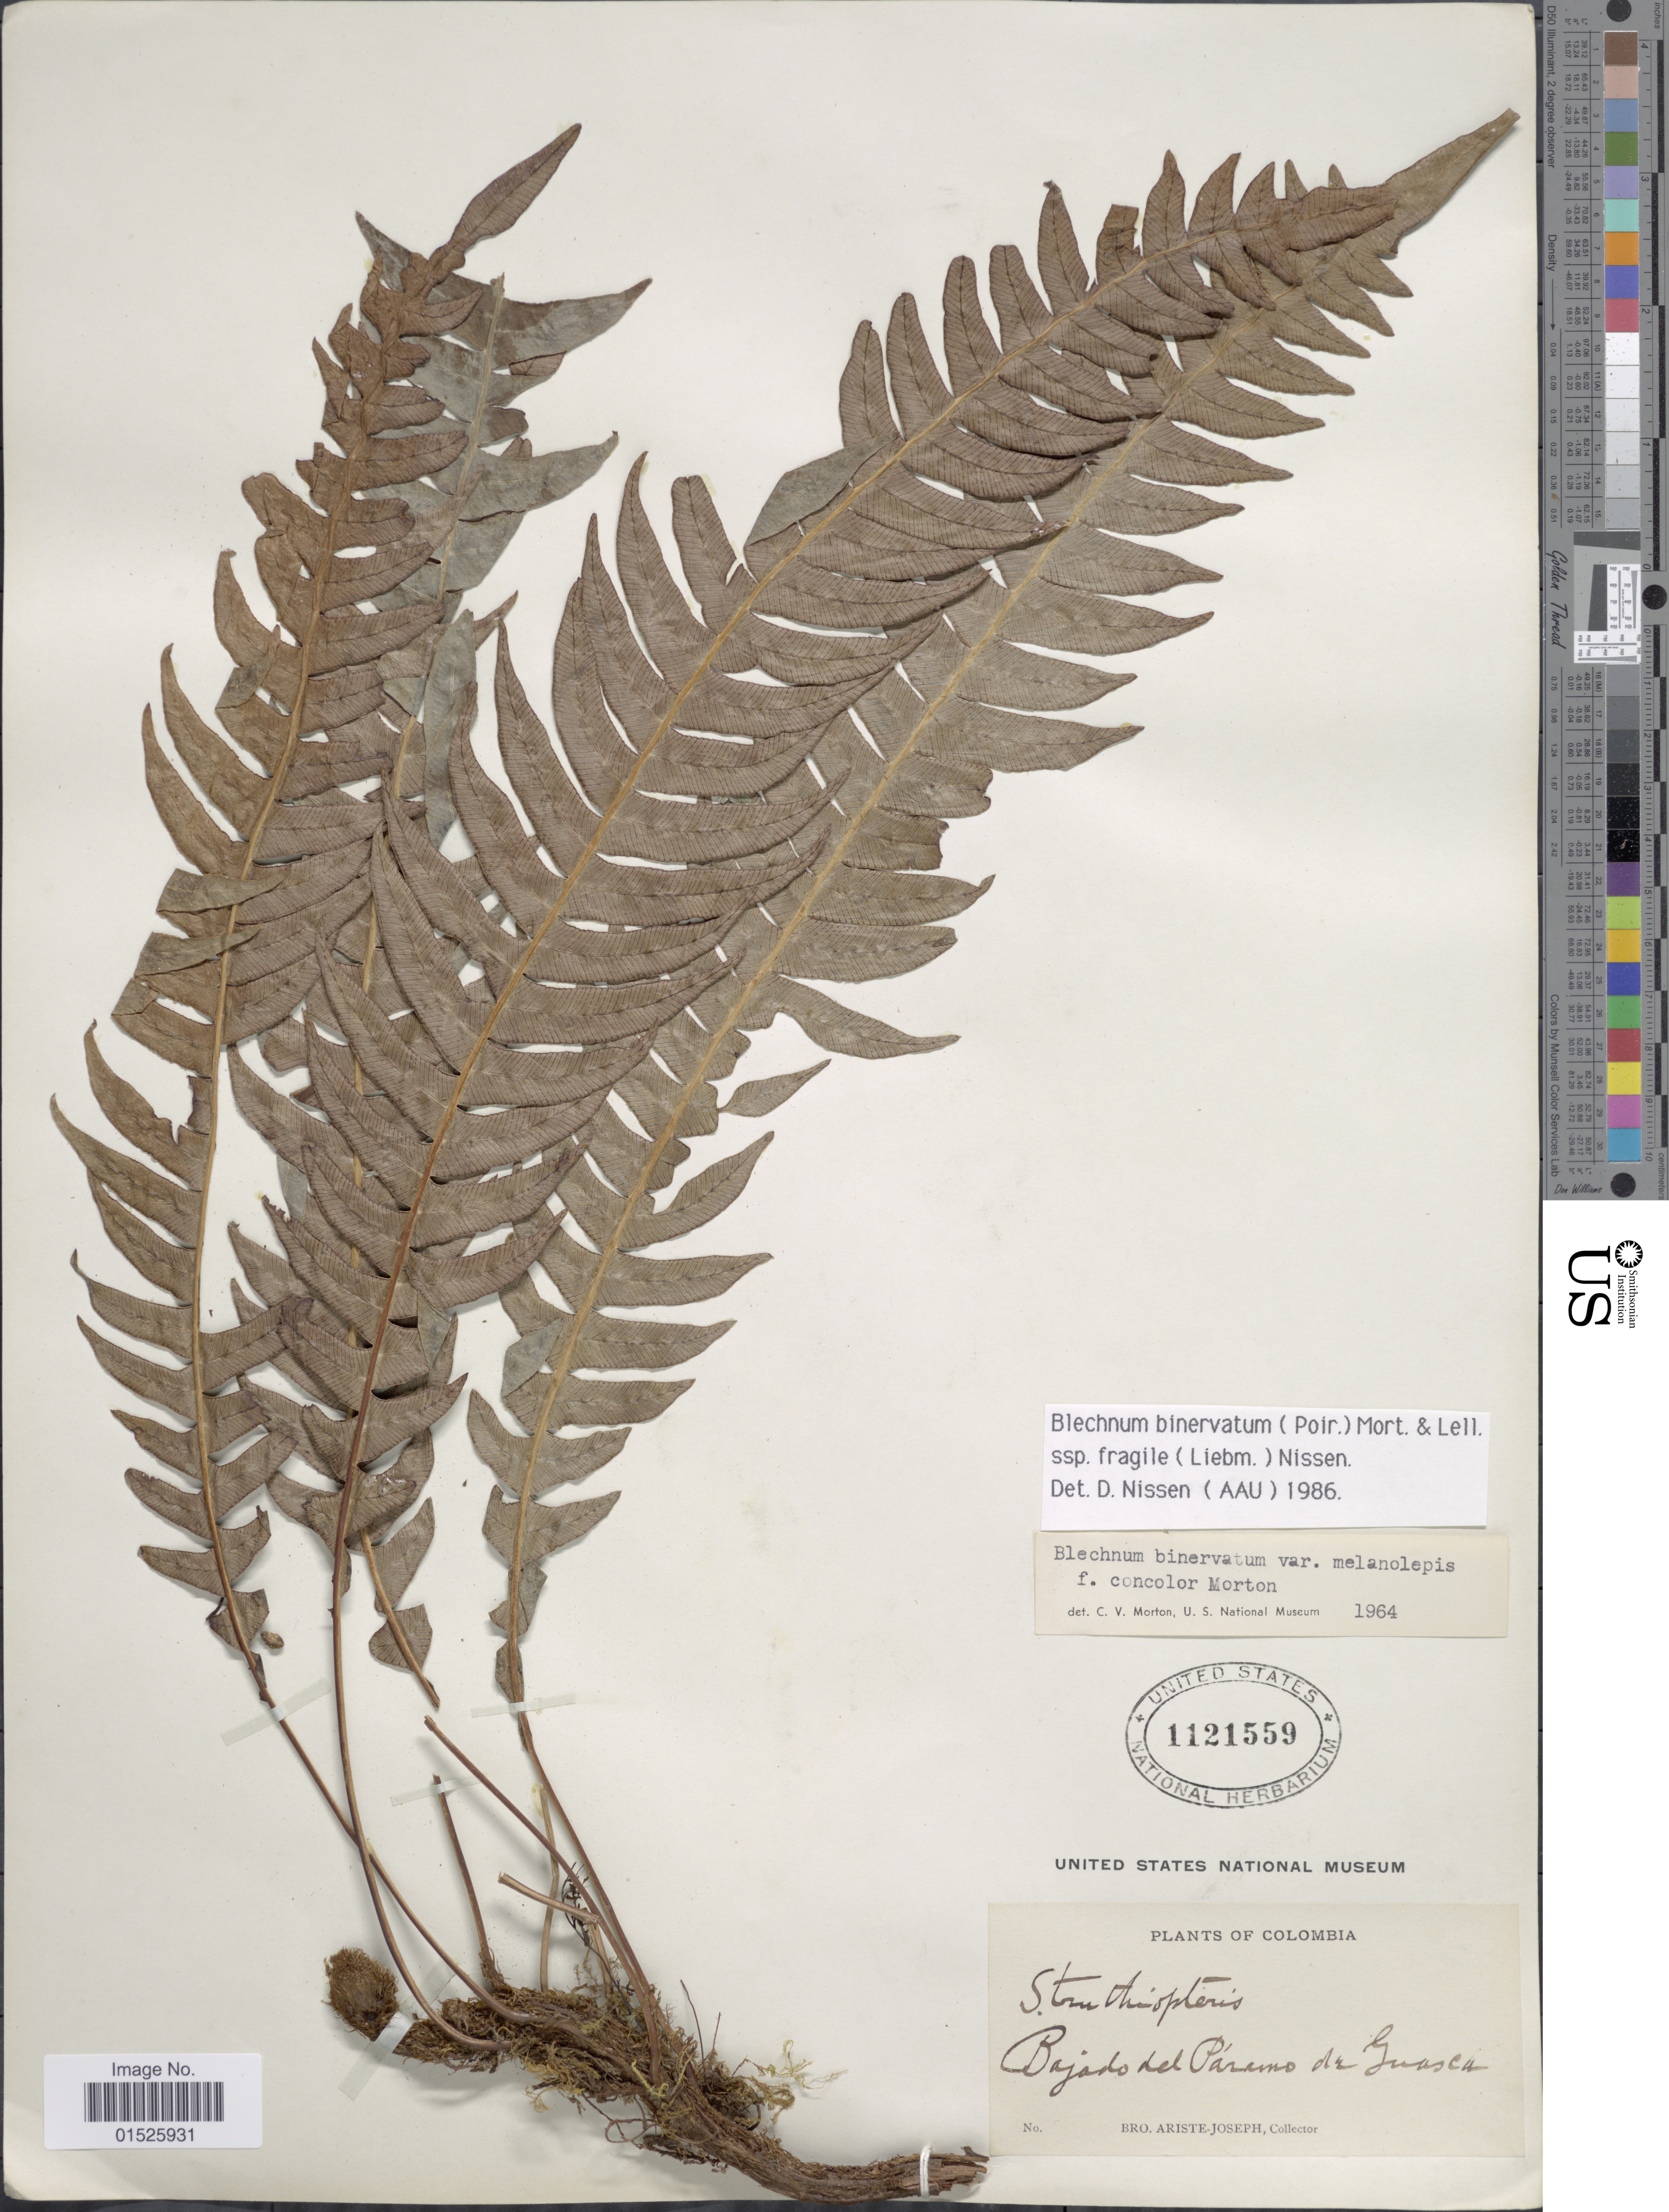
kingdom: Plantae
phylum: Tracheophyta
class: Polypodiopsida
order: Polypodiales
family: Blechnaceae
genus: Blechnum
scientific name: Blechnum fragile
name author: (Liebm.) C.V. Morton & Lellinger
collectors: Bro. Ariste-Joseph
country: Colombia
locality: Bajado del Páramo de Guasca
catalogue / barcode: US 1121559